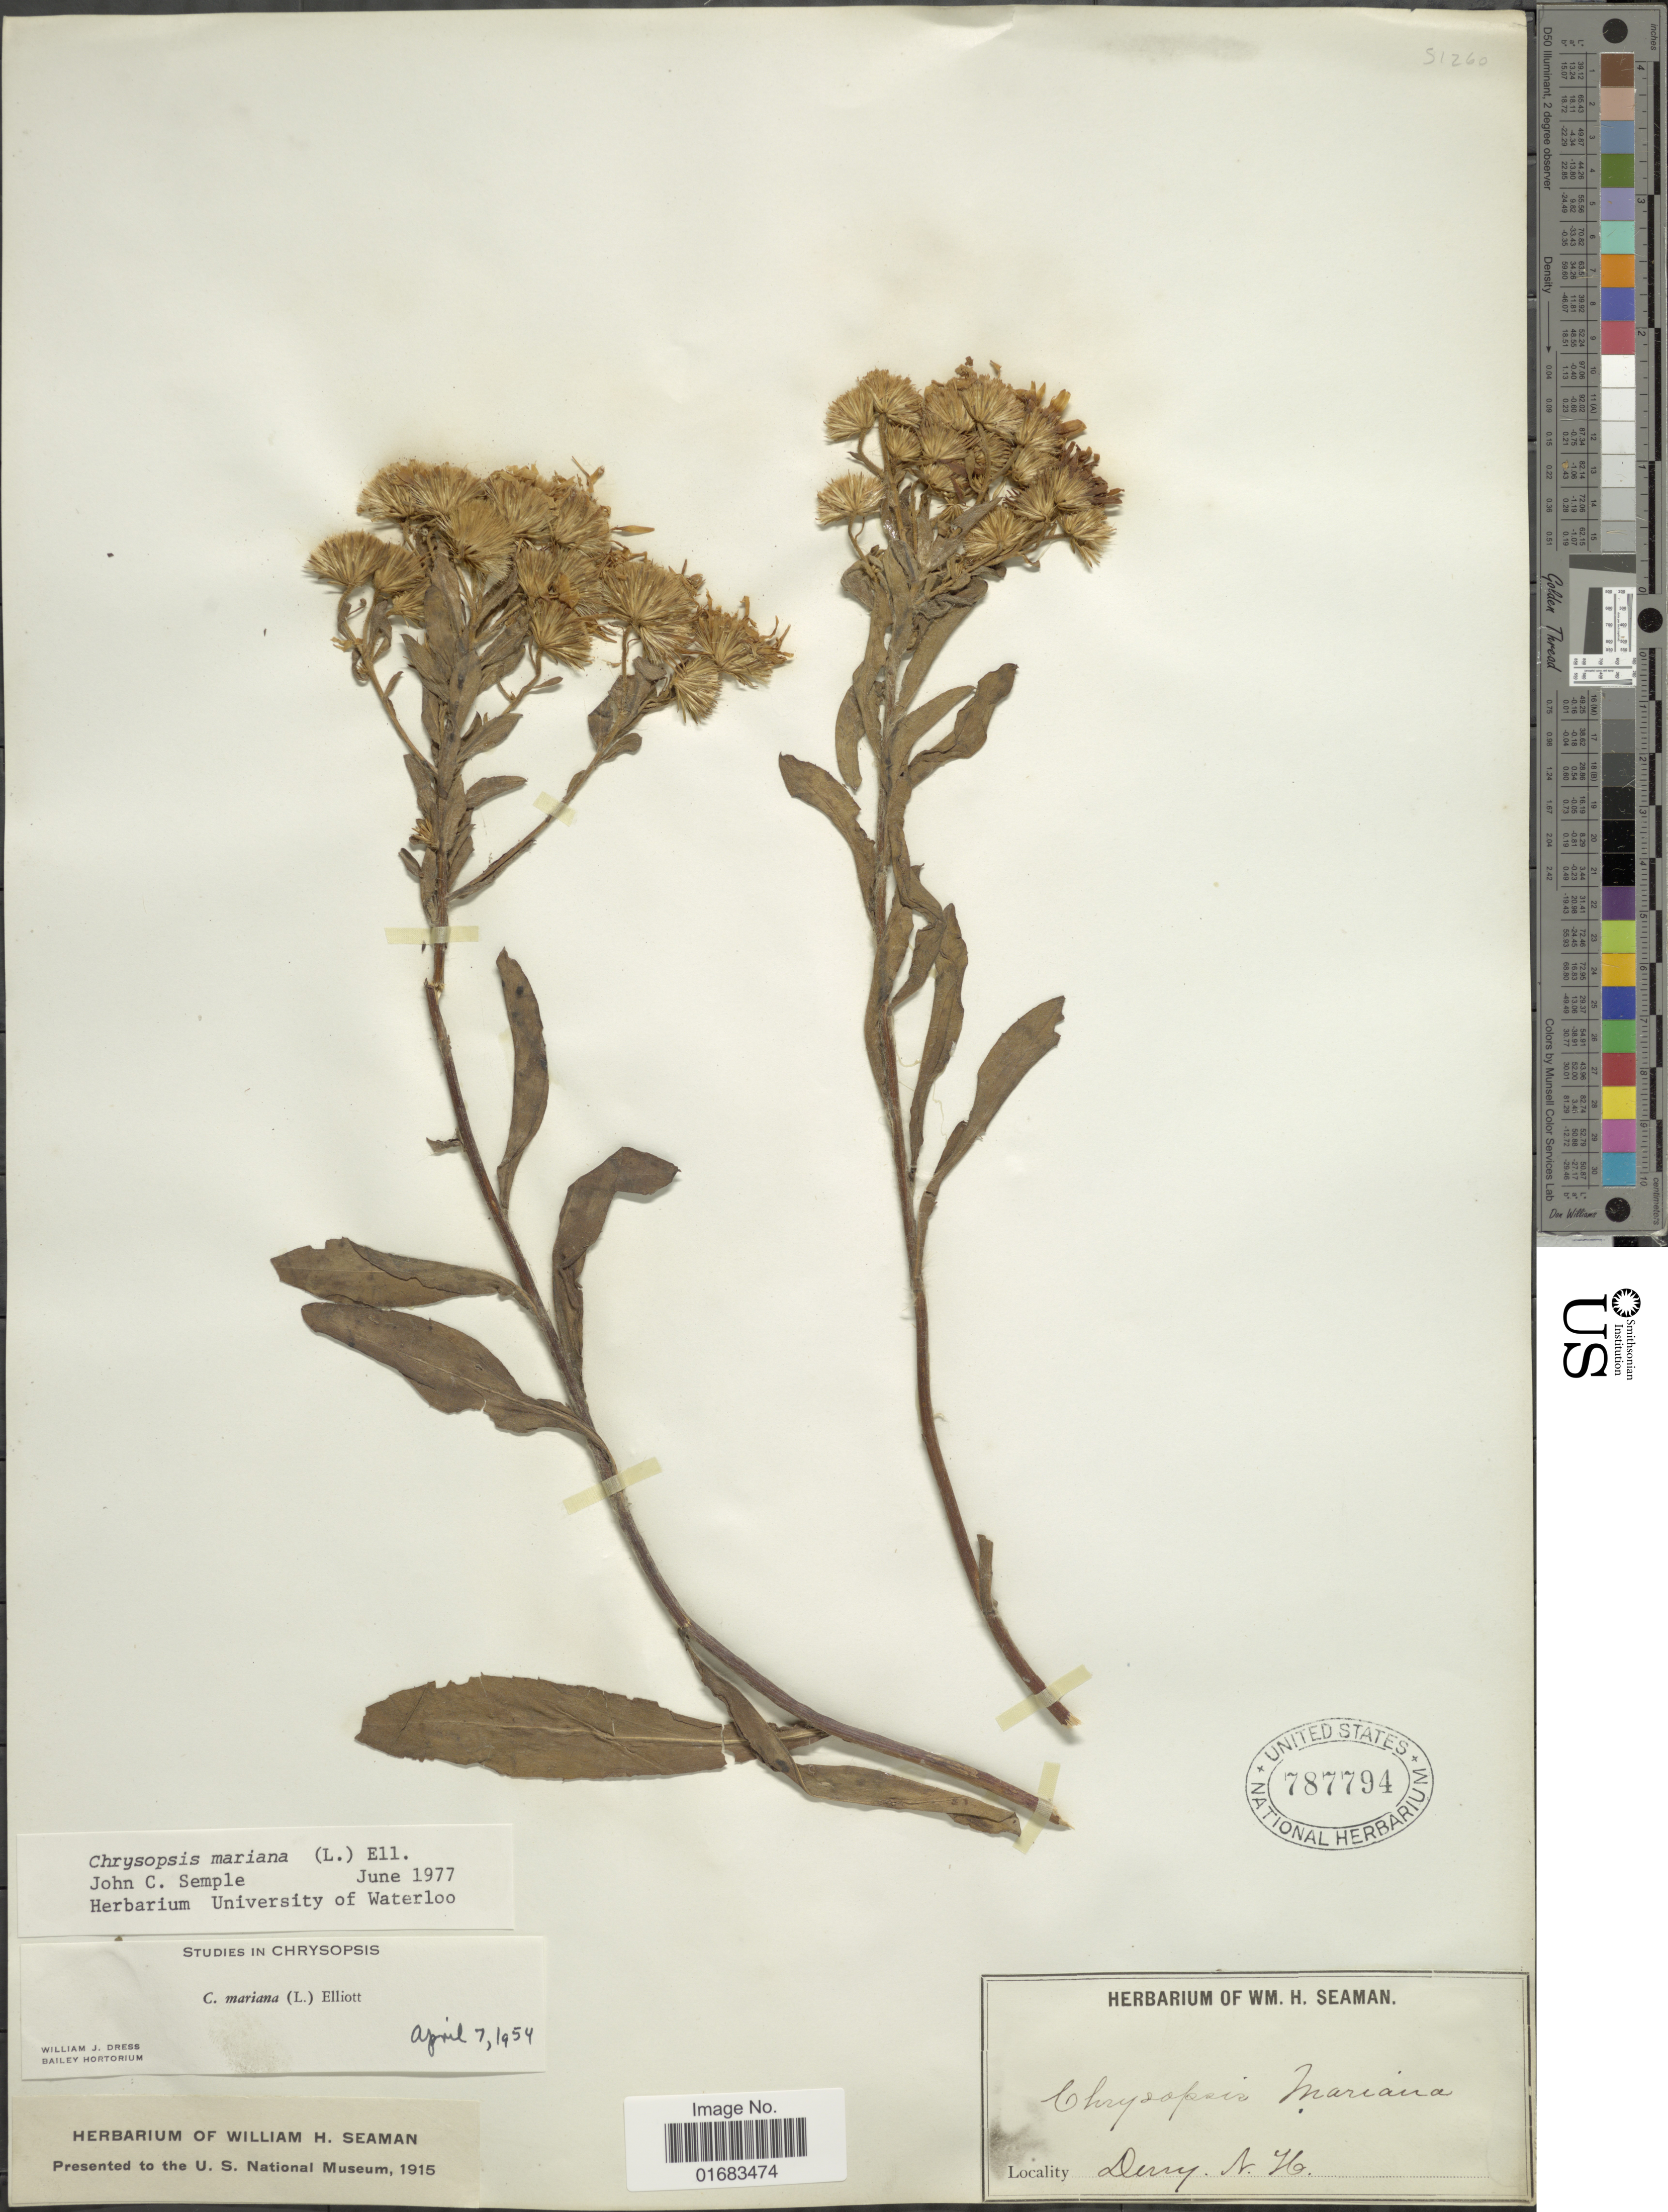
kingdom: Plantae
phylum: Tracheophyta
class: Magnoliopsida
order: Asterales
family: Asteraceae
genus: Chrysopsis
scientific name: Chrysopsis mariana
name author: (L.) Elliott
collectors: ex herb. Seaman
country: United States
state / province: New Hampshire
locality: Derry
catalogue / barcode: US 787794